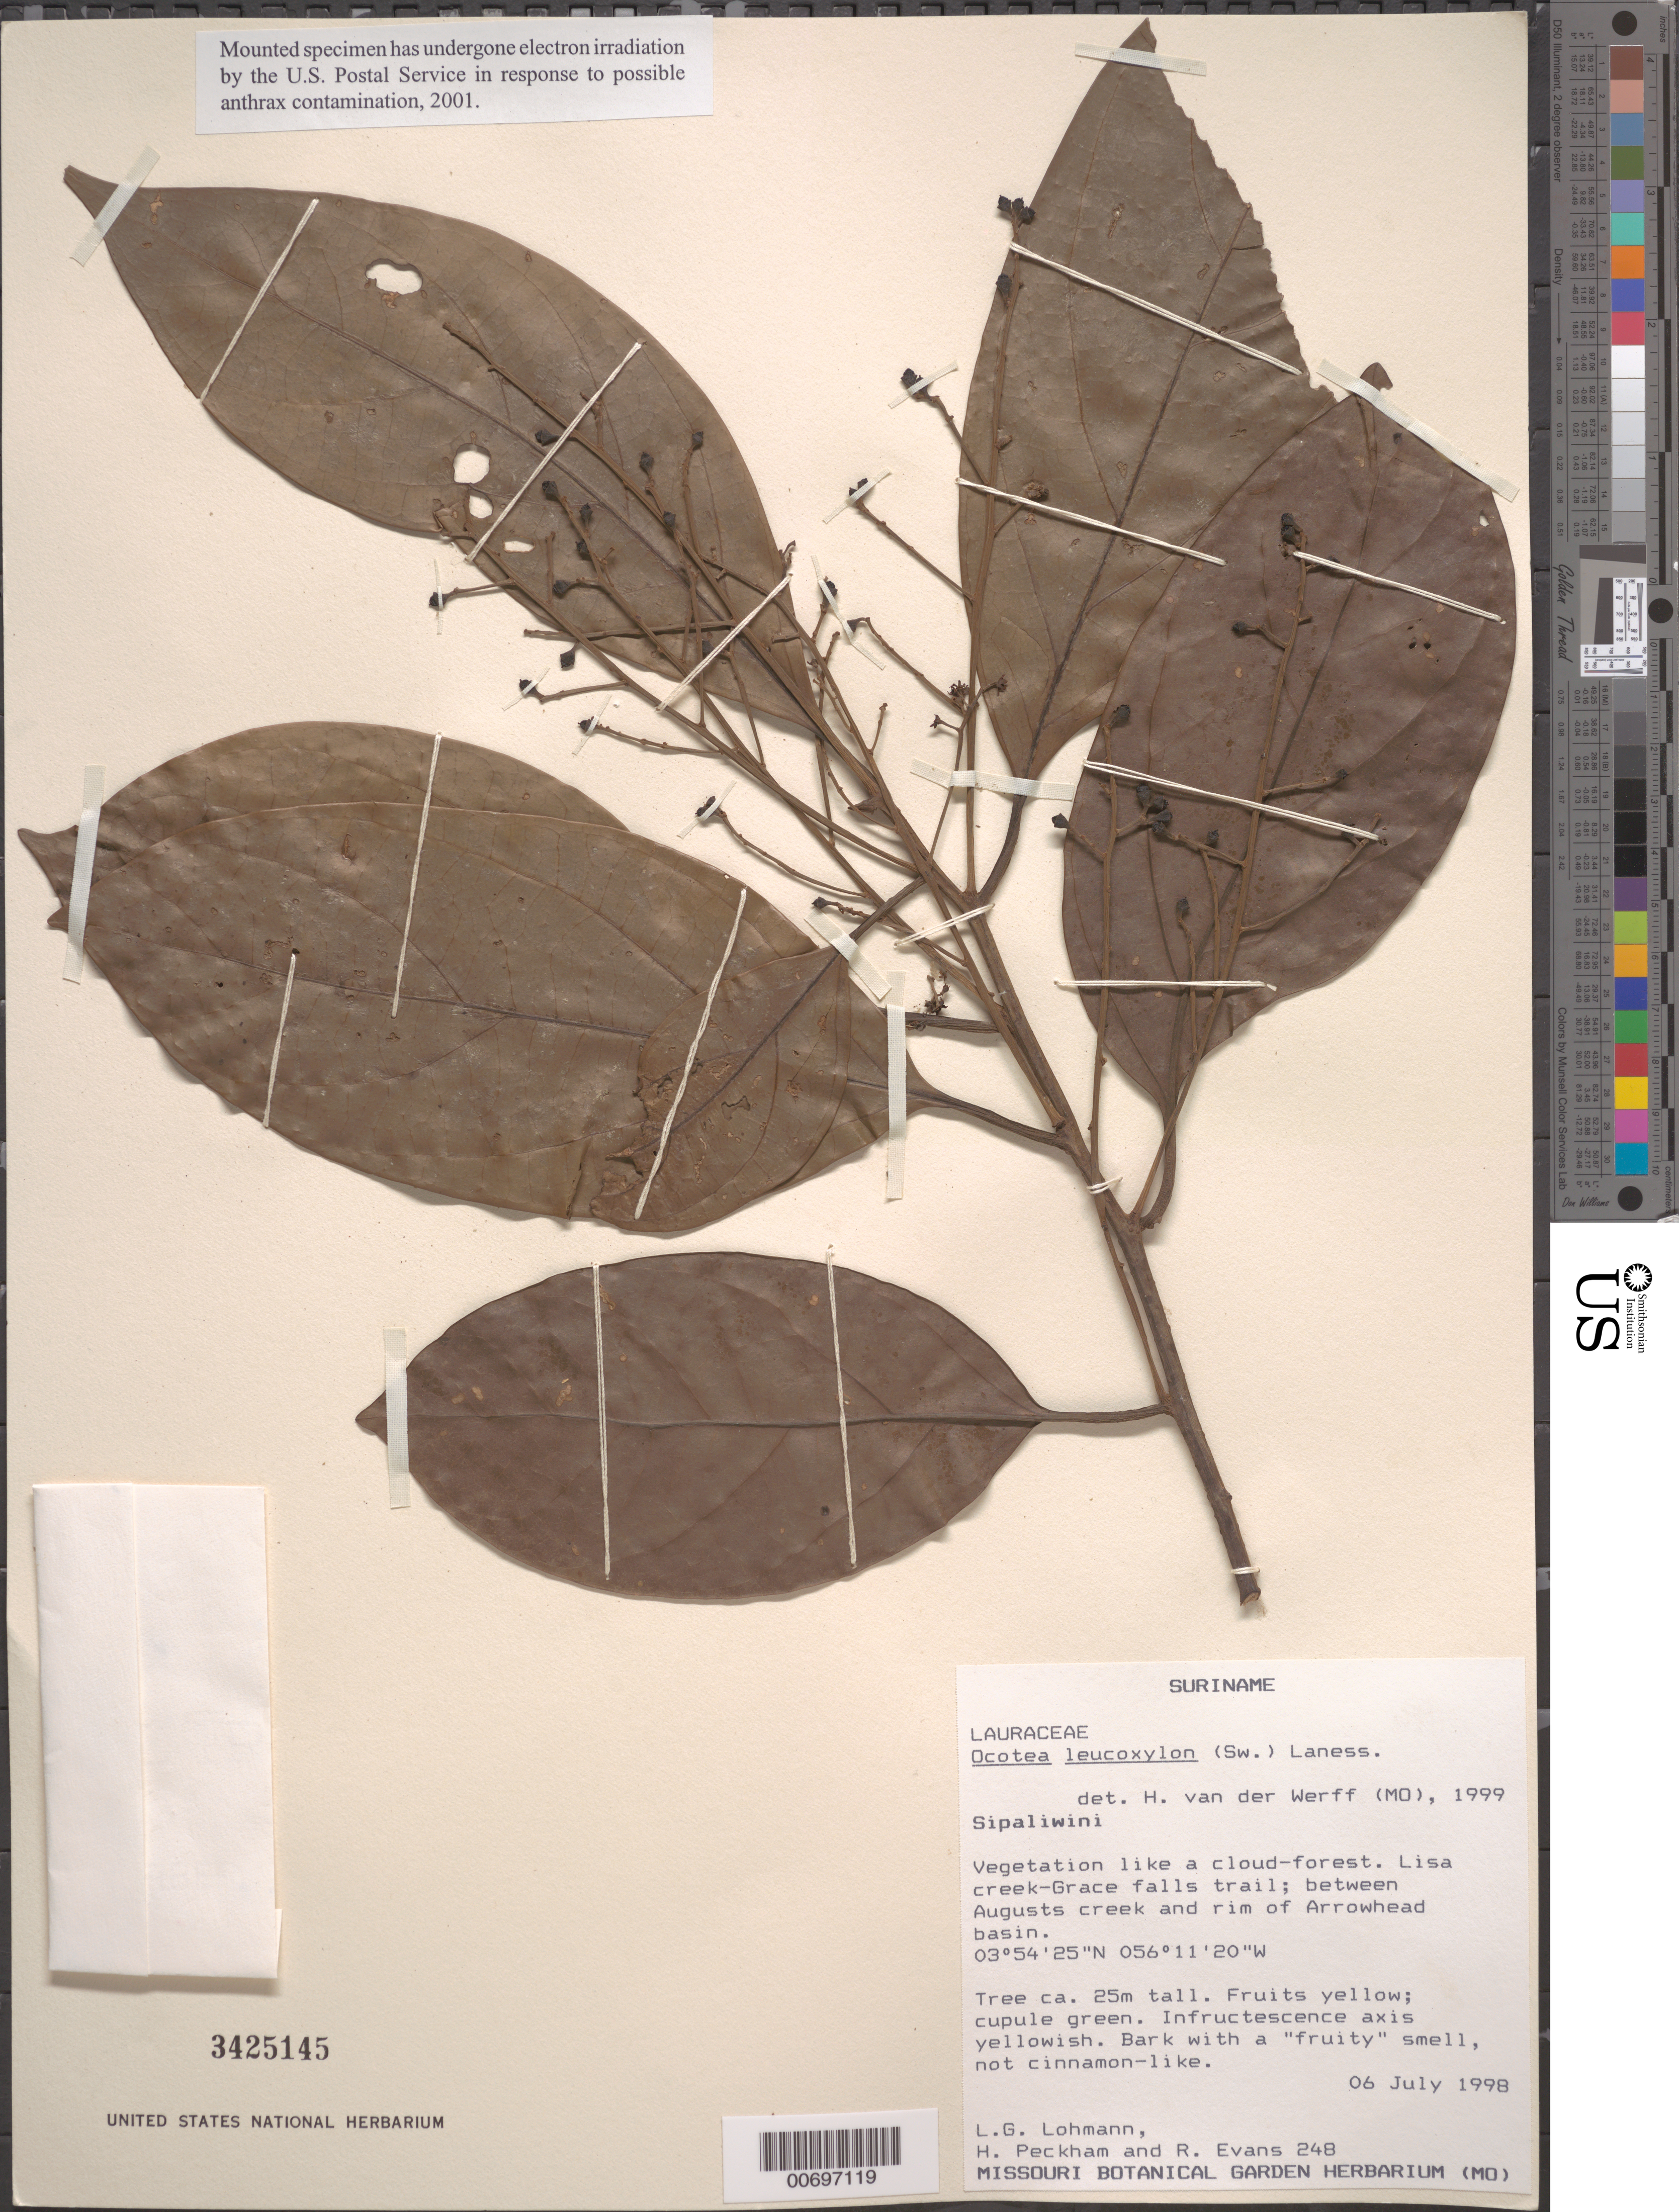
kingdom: Plantae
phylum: Tracheophyta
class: Magnoliopsida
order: Laurales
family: Lauraceae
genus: Ocotea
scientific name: Ocotea leucoxylon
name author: (Sw.) Laness.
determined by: van der Werff, H., (MO), Missouri Botanical Garden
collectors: L. G. Lohmann, H. Peckham & R. Evans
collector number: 248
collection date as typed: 6-Jul-98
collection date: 1998-07-06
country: Suriname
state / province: Sipaliwini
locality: Lisa Creek-Grace Falls trail; between Augustus creek and rim of Arrowhead basin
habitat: Vegetation like a cloud-forest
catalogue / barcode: US 3425145